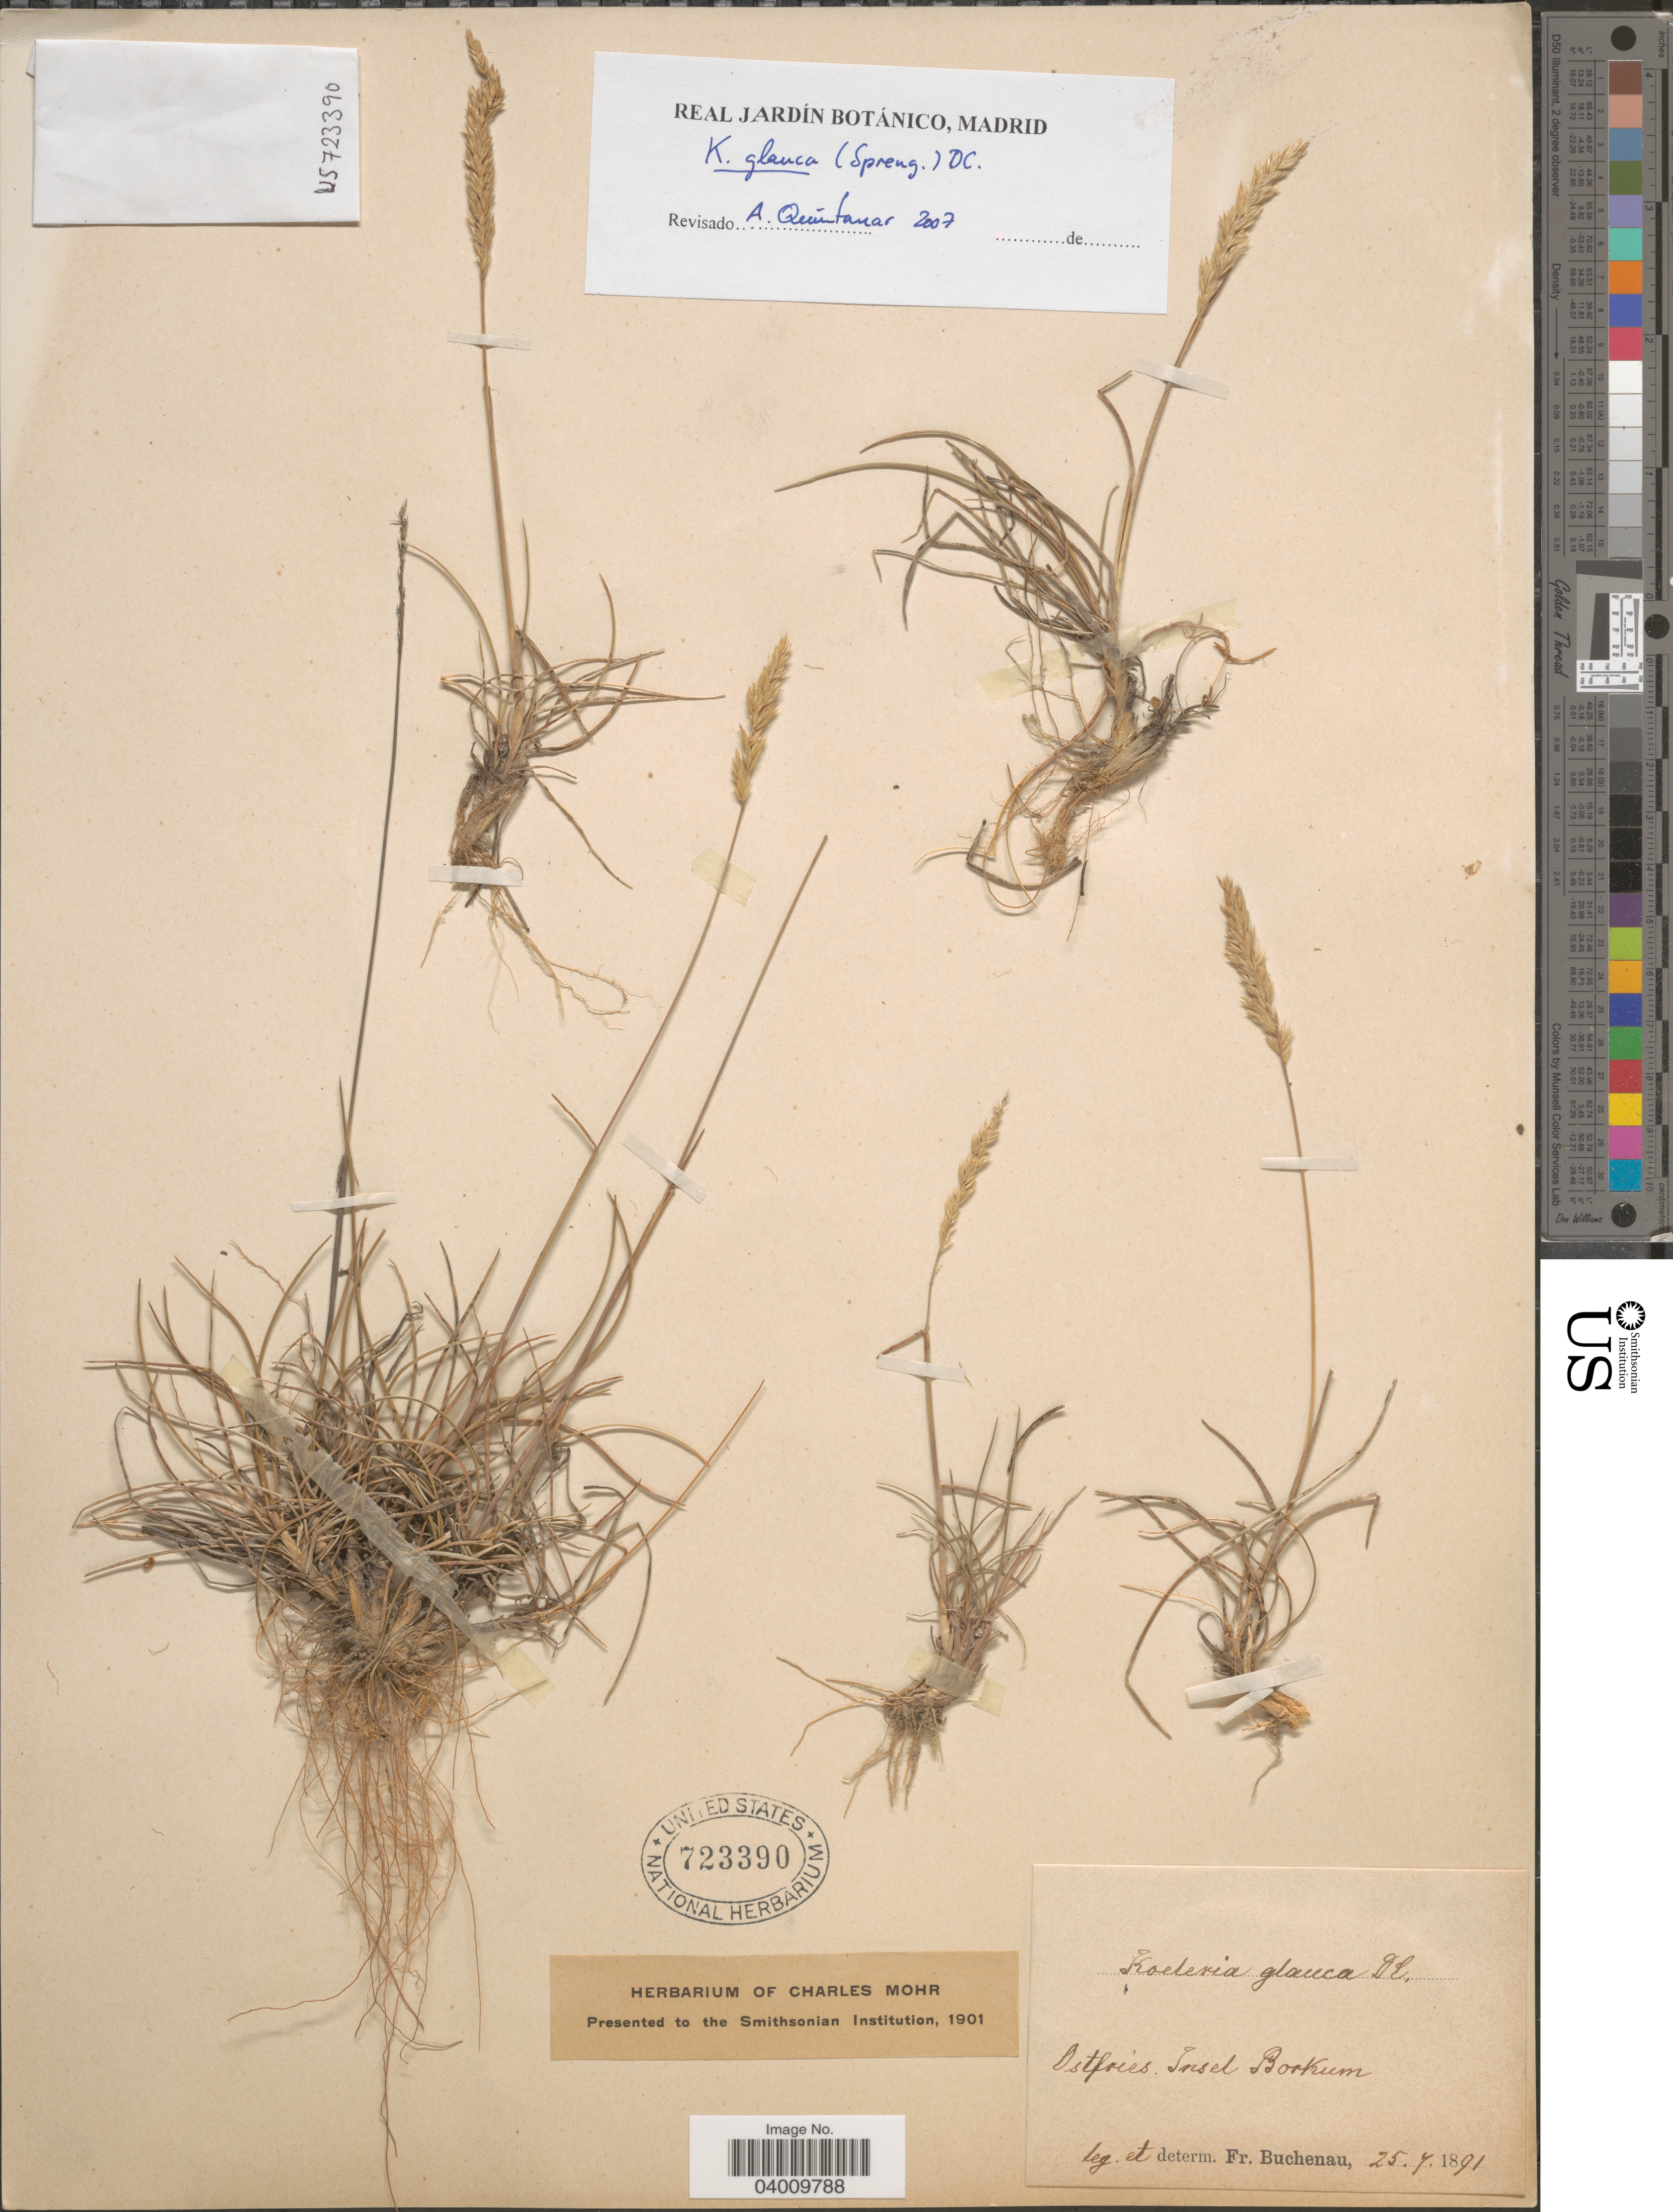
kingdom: Plantae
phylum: Tracheophyta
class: Liliopsida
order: Poales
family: Poaceae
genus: Koeleria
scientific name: Koeleria glauca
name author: (Spreng.) DC.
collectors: F. Buchenau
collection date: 1891-07-25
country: Germany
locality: Ostfries. Insel Borkum.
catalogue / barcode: US 723390